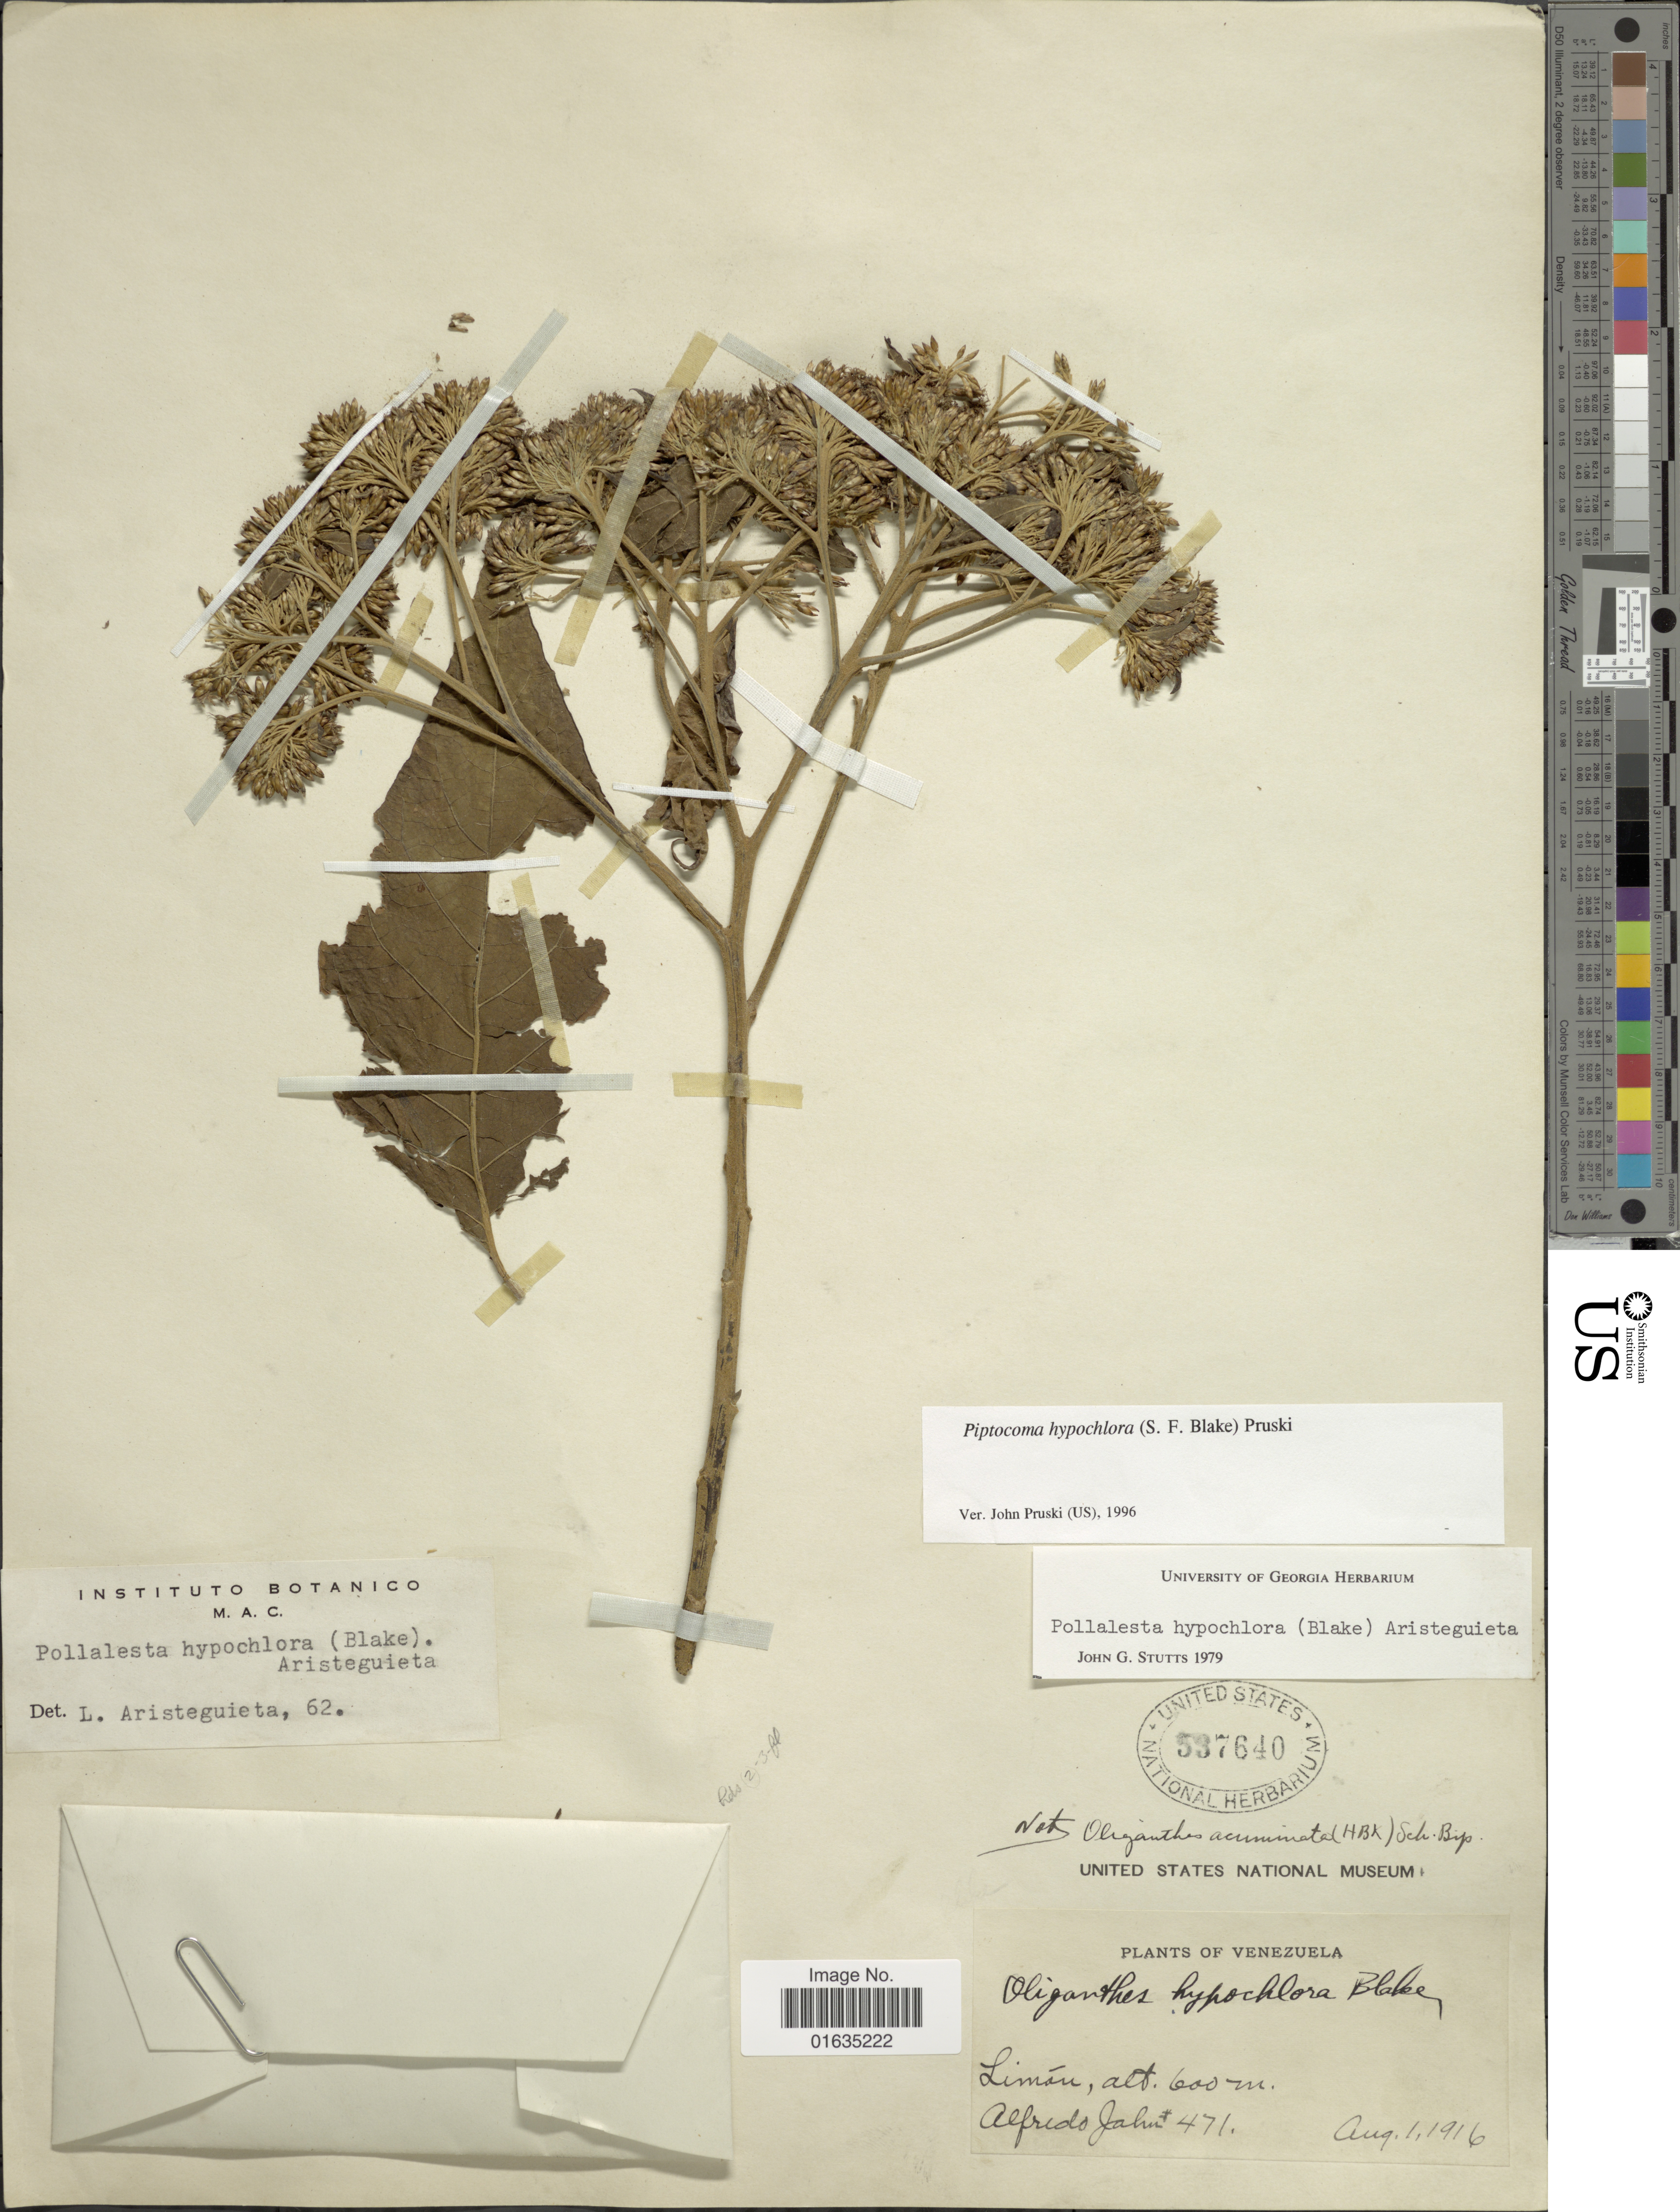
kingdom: Plantae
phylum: Tracheophyta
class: Magnoliopsida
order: Asterales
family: Asteraceae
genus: Piptocoma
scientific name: Piptocoma hypochlora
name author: (S.F. Blake) Pruski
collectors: A. Jahn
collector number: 471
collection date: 1916-08-01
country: Venezuela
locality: Limon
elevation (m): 600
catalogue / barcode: US 537640